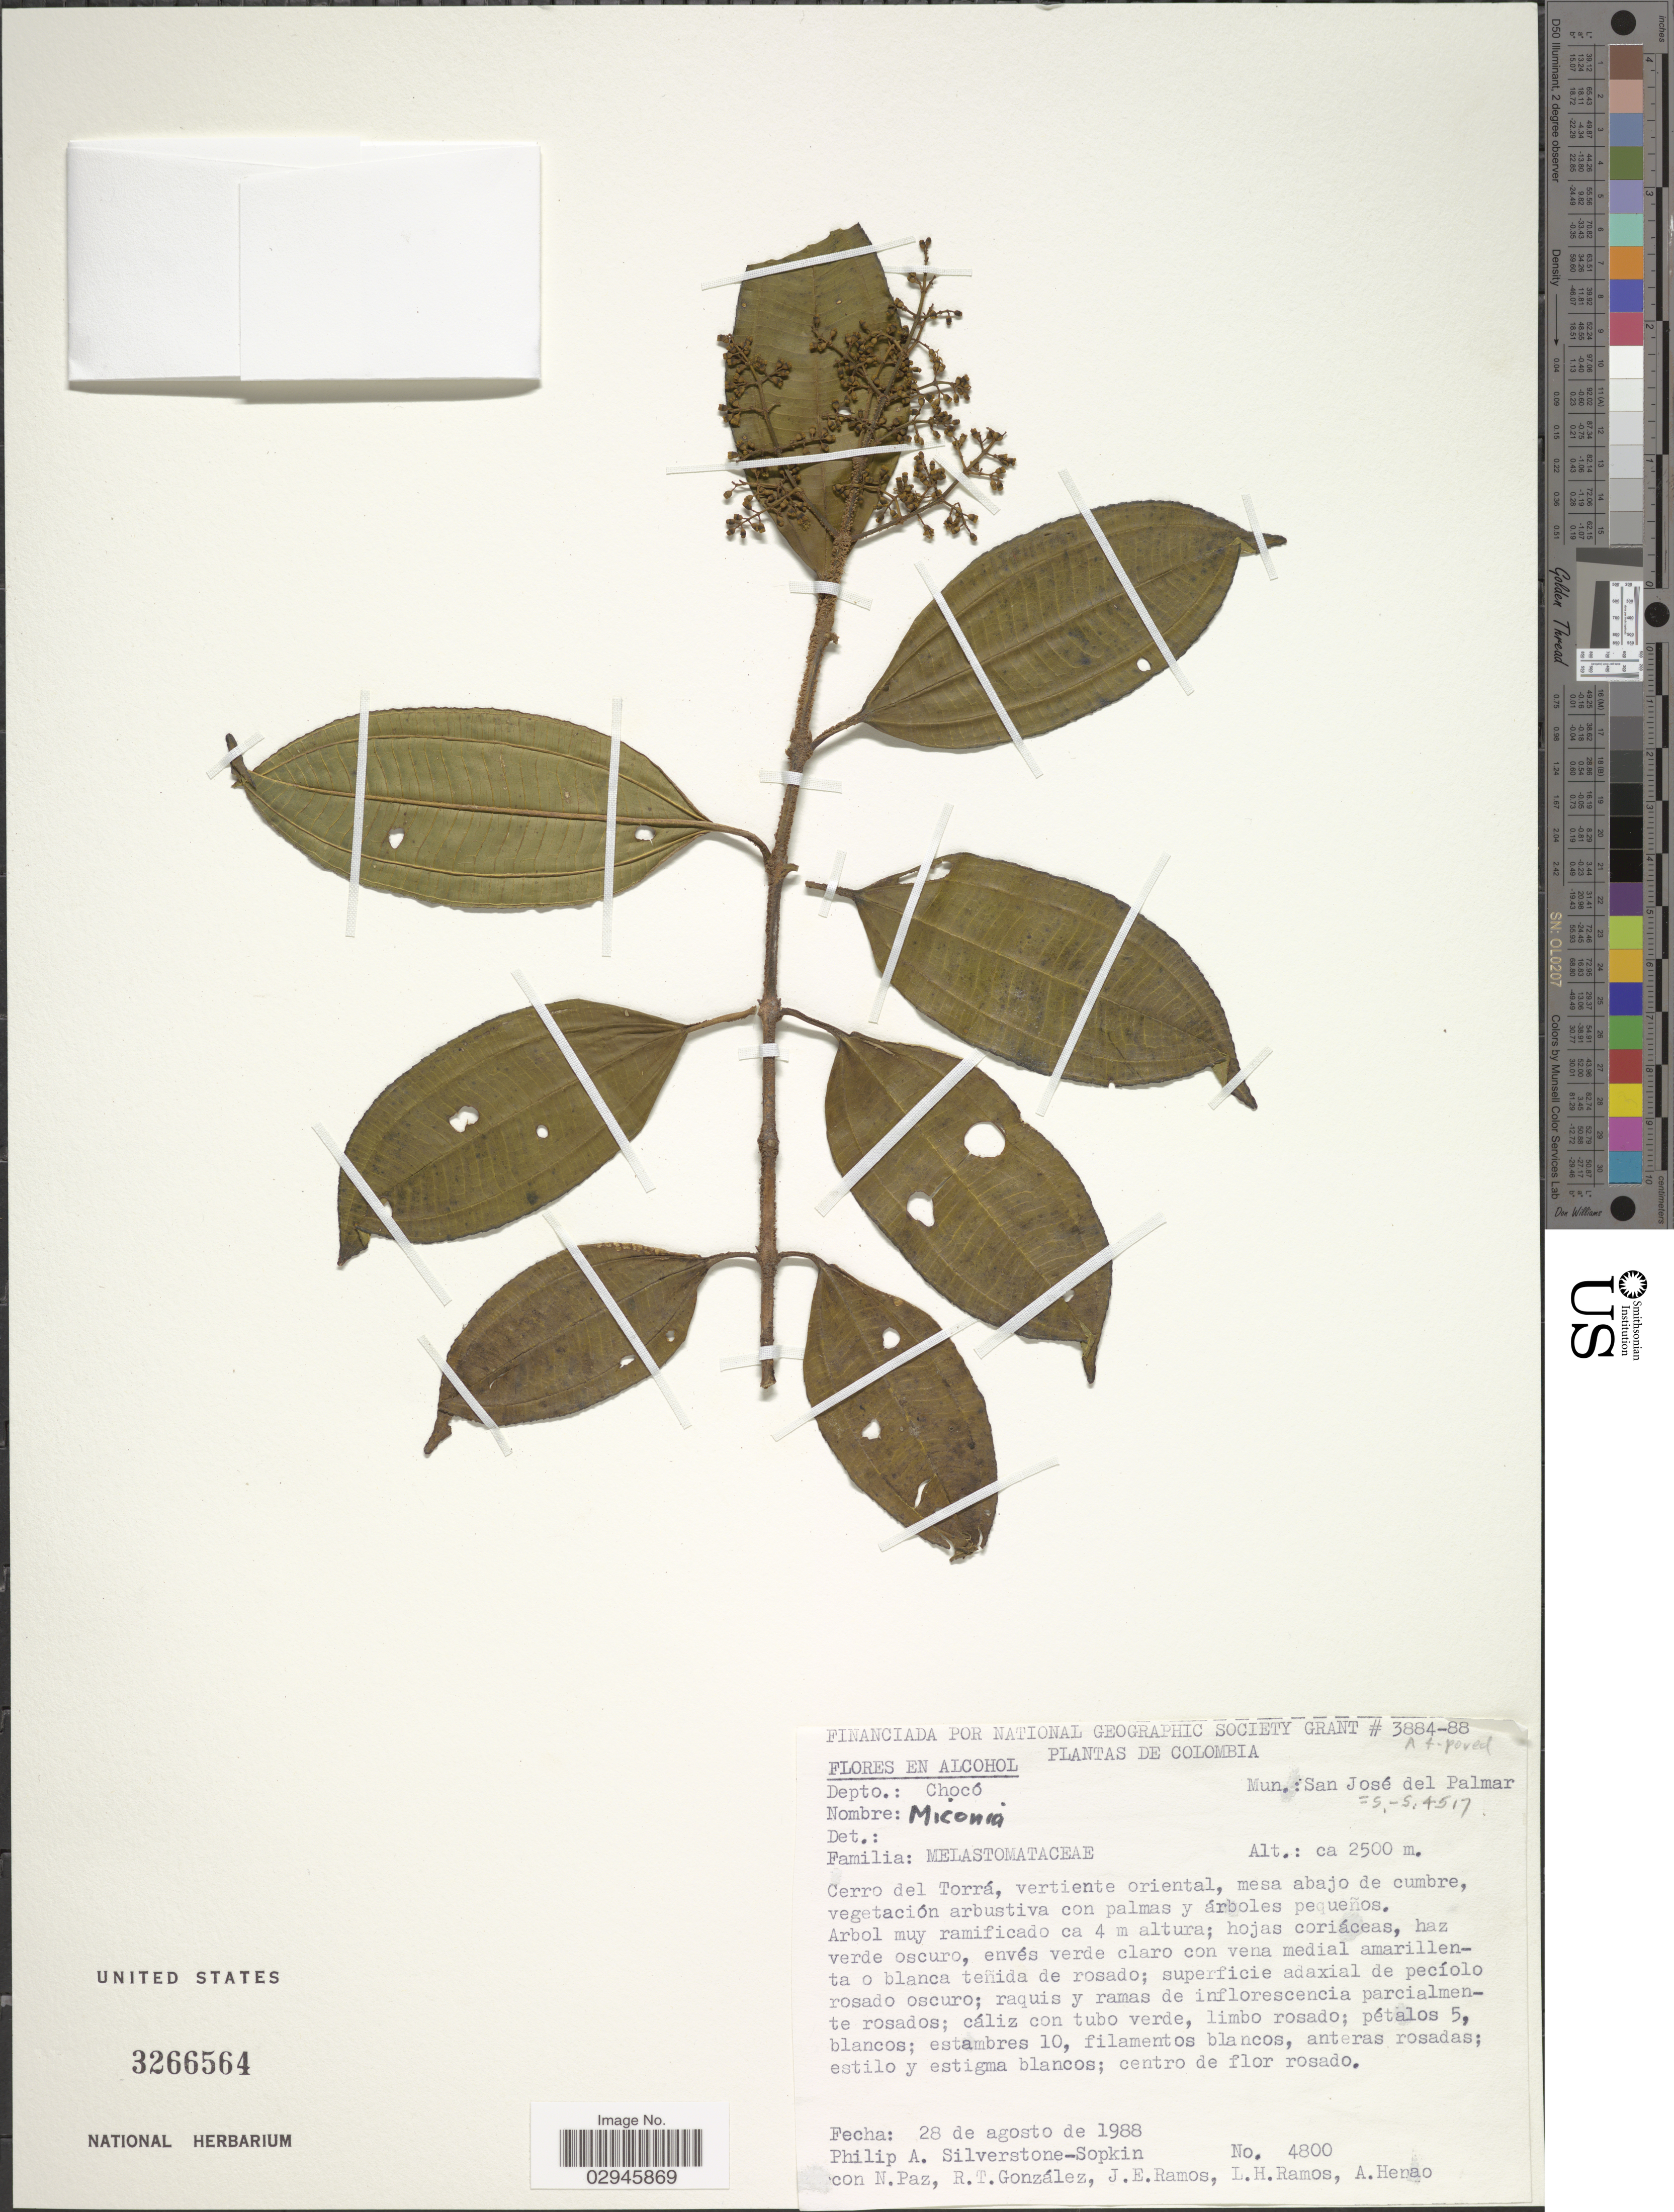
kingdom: Plantae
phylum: Tracheophyta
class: Magnoliopsida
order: Myrtales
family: Melastomataceae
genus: Miconia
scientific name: Miconia sp.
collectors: P. A. Silverstone-Sopkin, N. Paz, R. Gonzales, J. E. Ramos & et al.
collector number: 4800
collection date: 1988-08-28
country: Colombia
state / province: Chocó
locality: Depto.: Chocó. Mun.: San José del Palmar. Cerro del Torrá, vertiente oriental.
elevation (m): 2500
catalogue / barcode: US 3266564